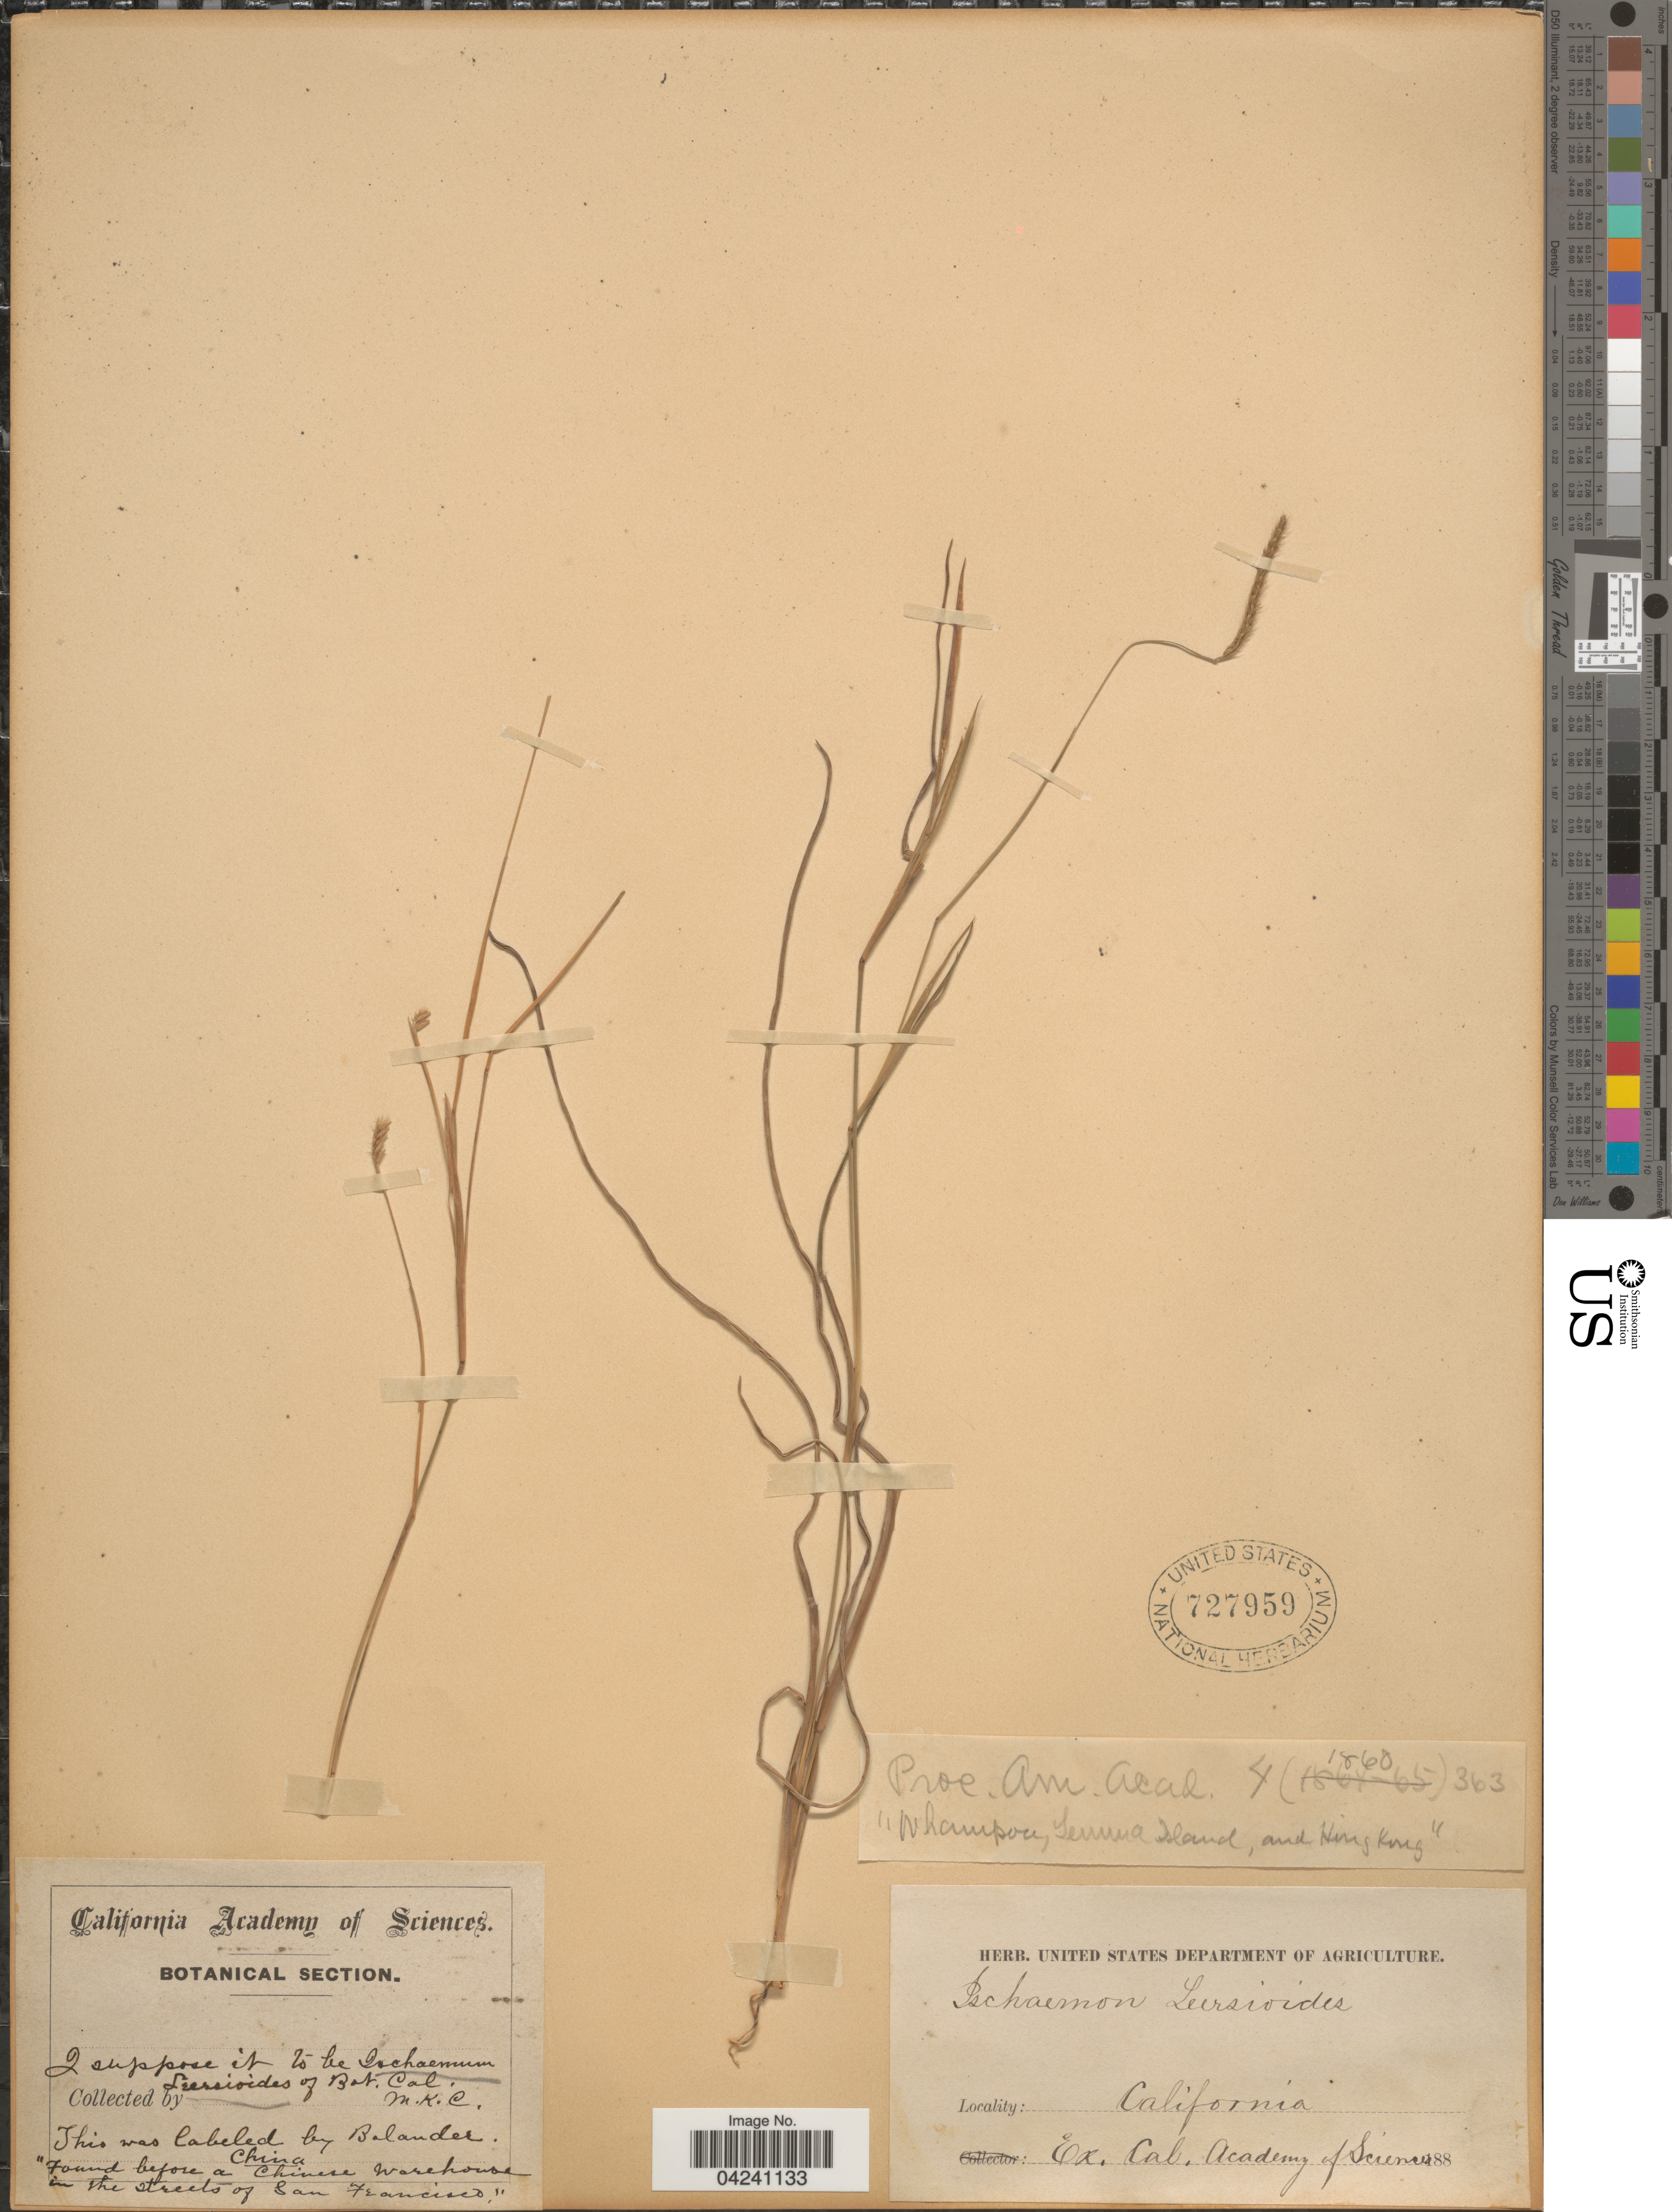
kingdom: Plantae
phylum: Tracheophyta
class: Liliopsida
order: Poales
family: Poaceae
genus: Eremochloa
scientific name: Eremochloa ciliaris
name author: (L.) Merr.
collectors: California Academy of Sciences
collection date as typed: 188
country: United States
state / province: California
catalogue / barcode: US 727959